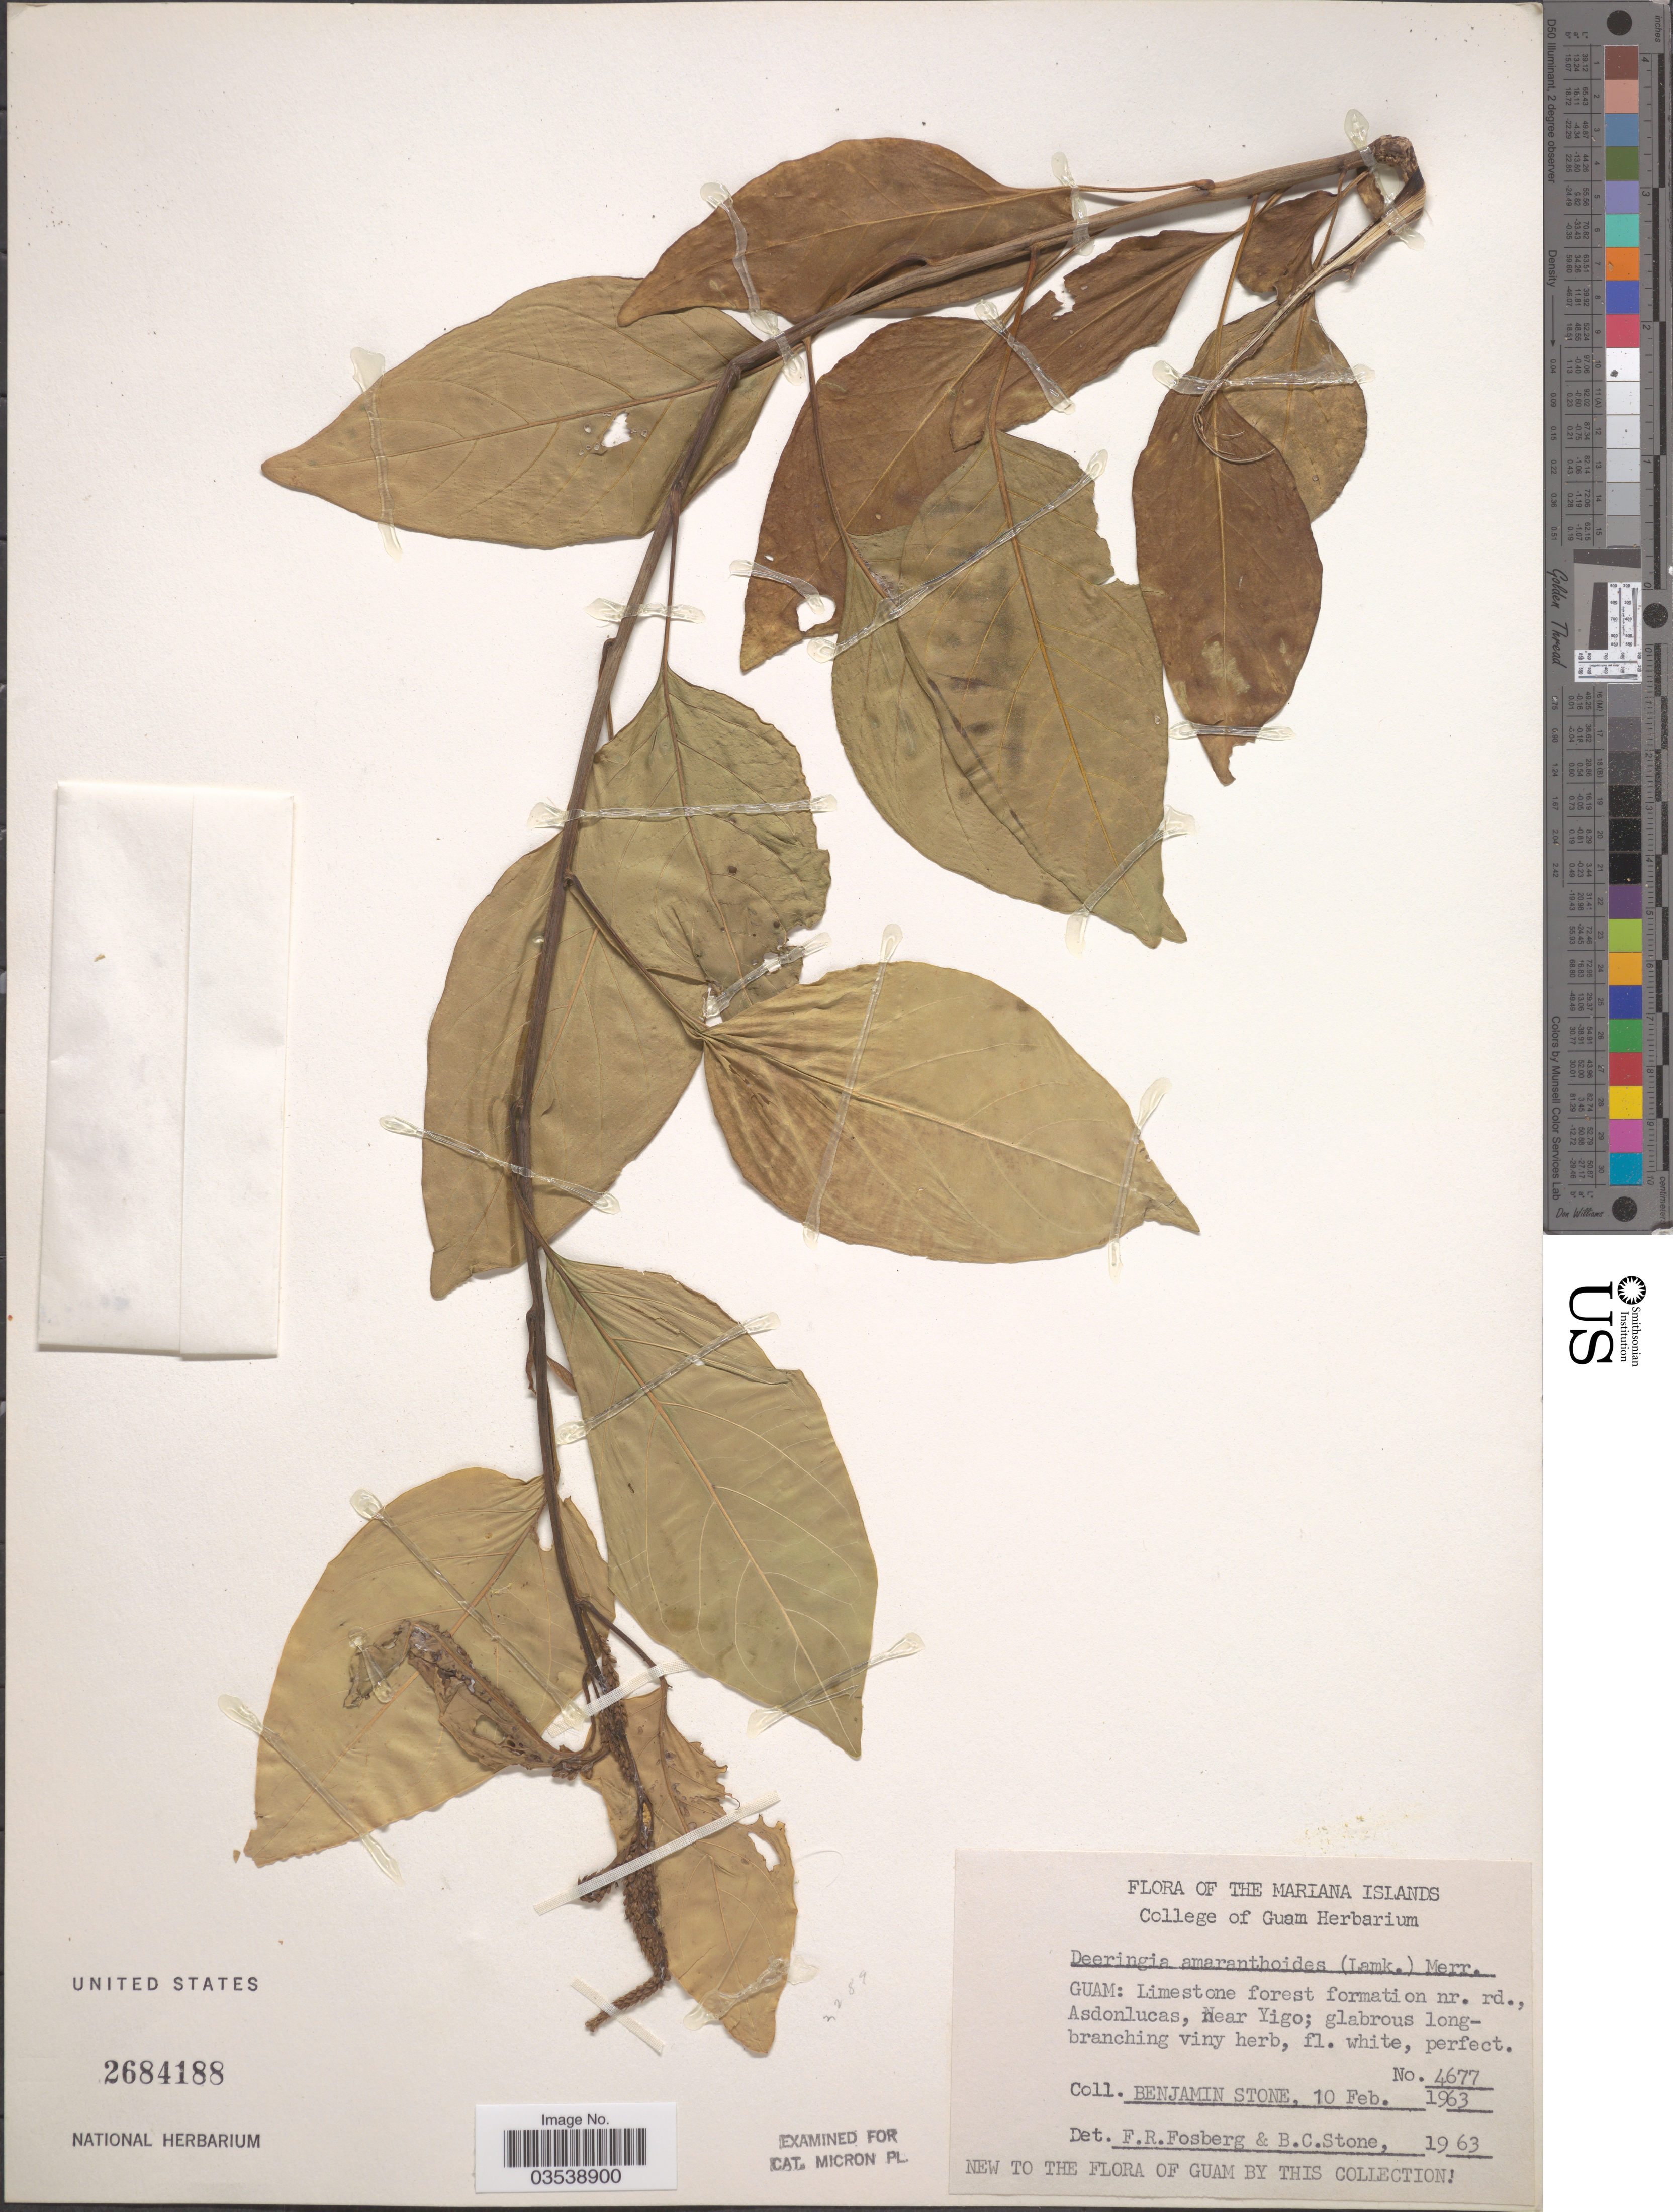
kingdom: Plantae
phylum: Tracheophyta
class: Magnoliopsida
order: Caryophyllales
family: Amaranthaceae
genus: Deeringia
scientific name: Deeringia amaranthoides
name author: (Lam.) Merr.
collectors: B. C. Stone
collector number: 4677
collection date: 1963-02-10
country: Guam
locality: The Mariana Islands. Limestone forest formation nr. rd., Asdonlucas, near Yigo.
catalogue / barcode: US 2684188